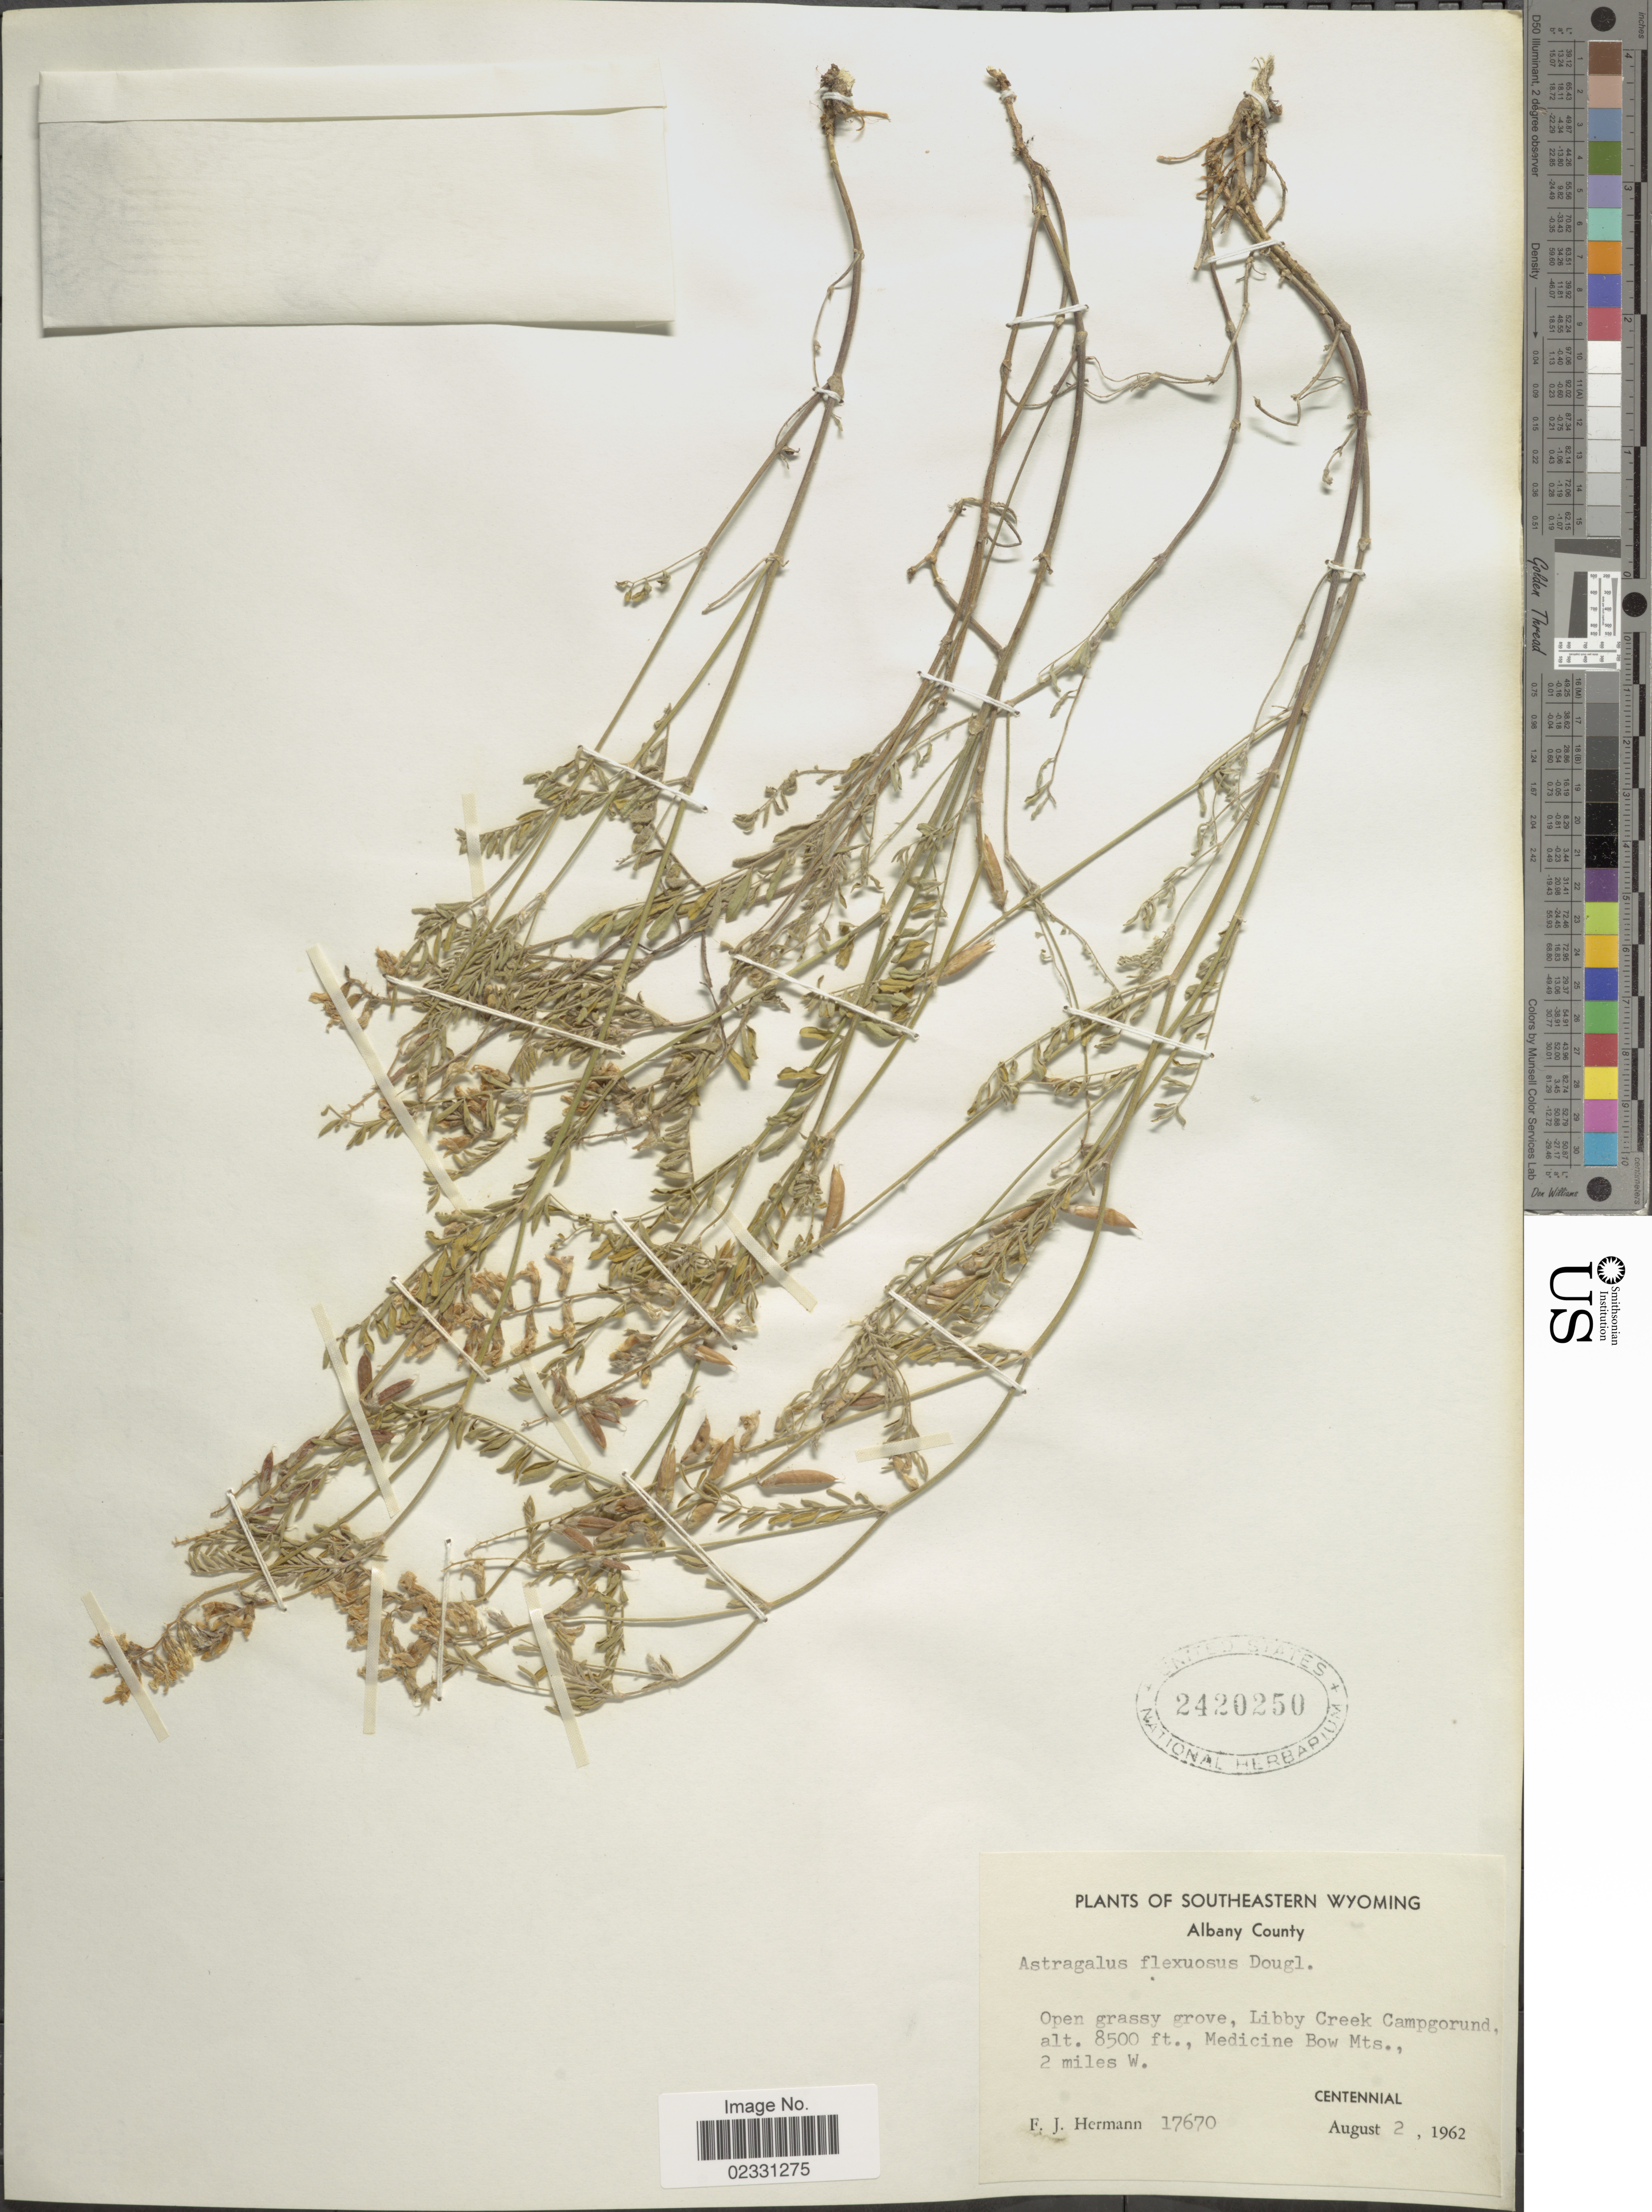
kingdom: Plantae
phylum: Tracheophyta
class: Magnoliopsida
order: Fabales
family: Fabaceae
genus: Astragalus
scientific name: Astragalus flexuosus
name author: (Hook.) Douglas ex G. Don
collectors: F. J. Hermann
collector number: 17670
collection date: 1962-08-02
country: United States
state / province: Wyoming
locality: Southeastern Wyoming, Albany County, Libby Creek Campground, Medicine Bow Mts., 2 miles W., Centennial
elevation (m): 2591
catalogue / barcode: US 2420250